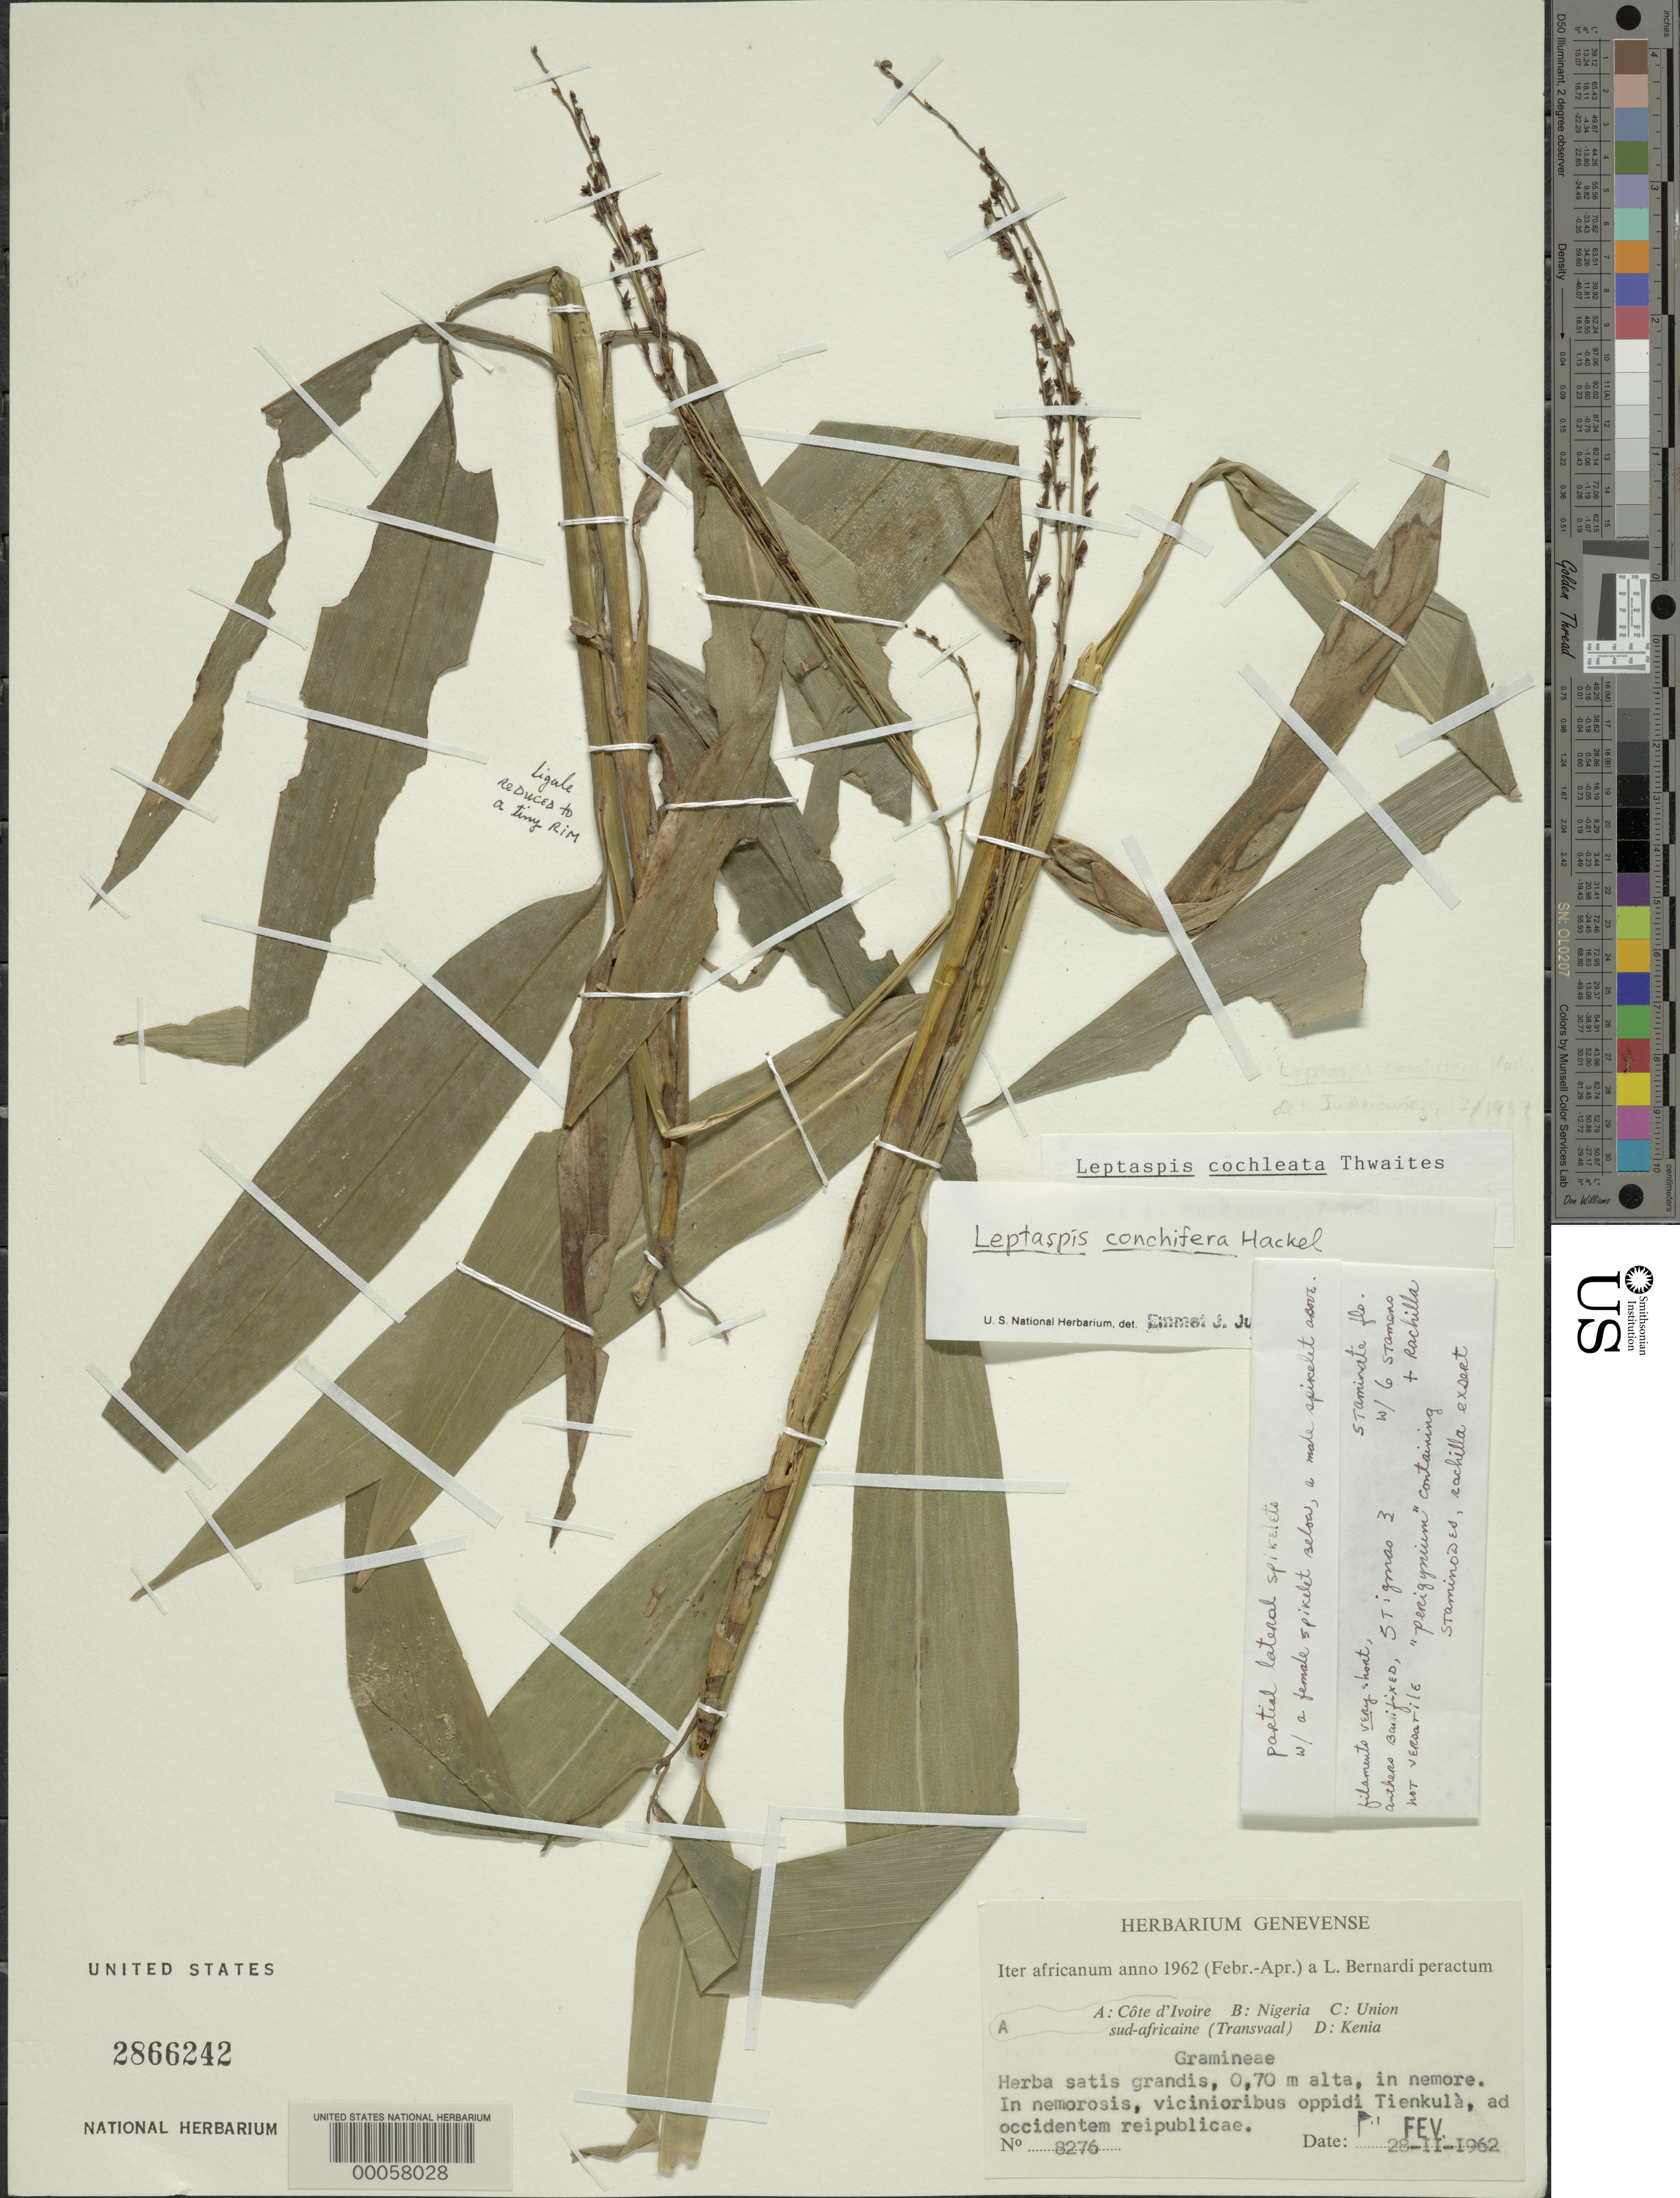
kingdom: Plantae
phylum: Tracheophyta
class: Liliopsida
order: Poales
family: Poaceae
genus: Leptaspis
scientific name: Leptaspis conchifera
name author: Hack.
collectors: L. Bernardi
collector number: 8276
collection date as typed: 28 Feb 1962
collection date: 1962-02-28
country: Ivory Coast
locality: Tienkula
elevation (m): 70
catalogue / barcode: US 2866242